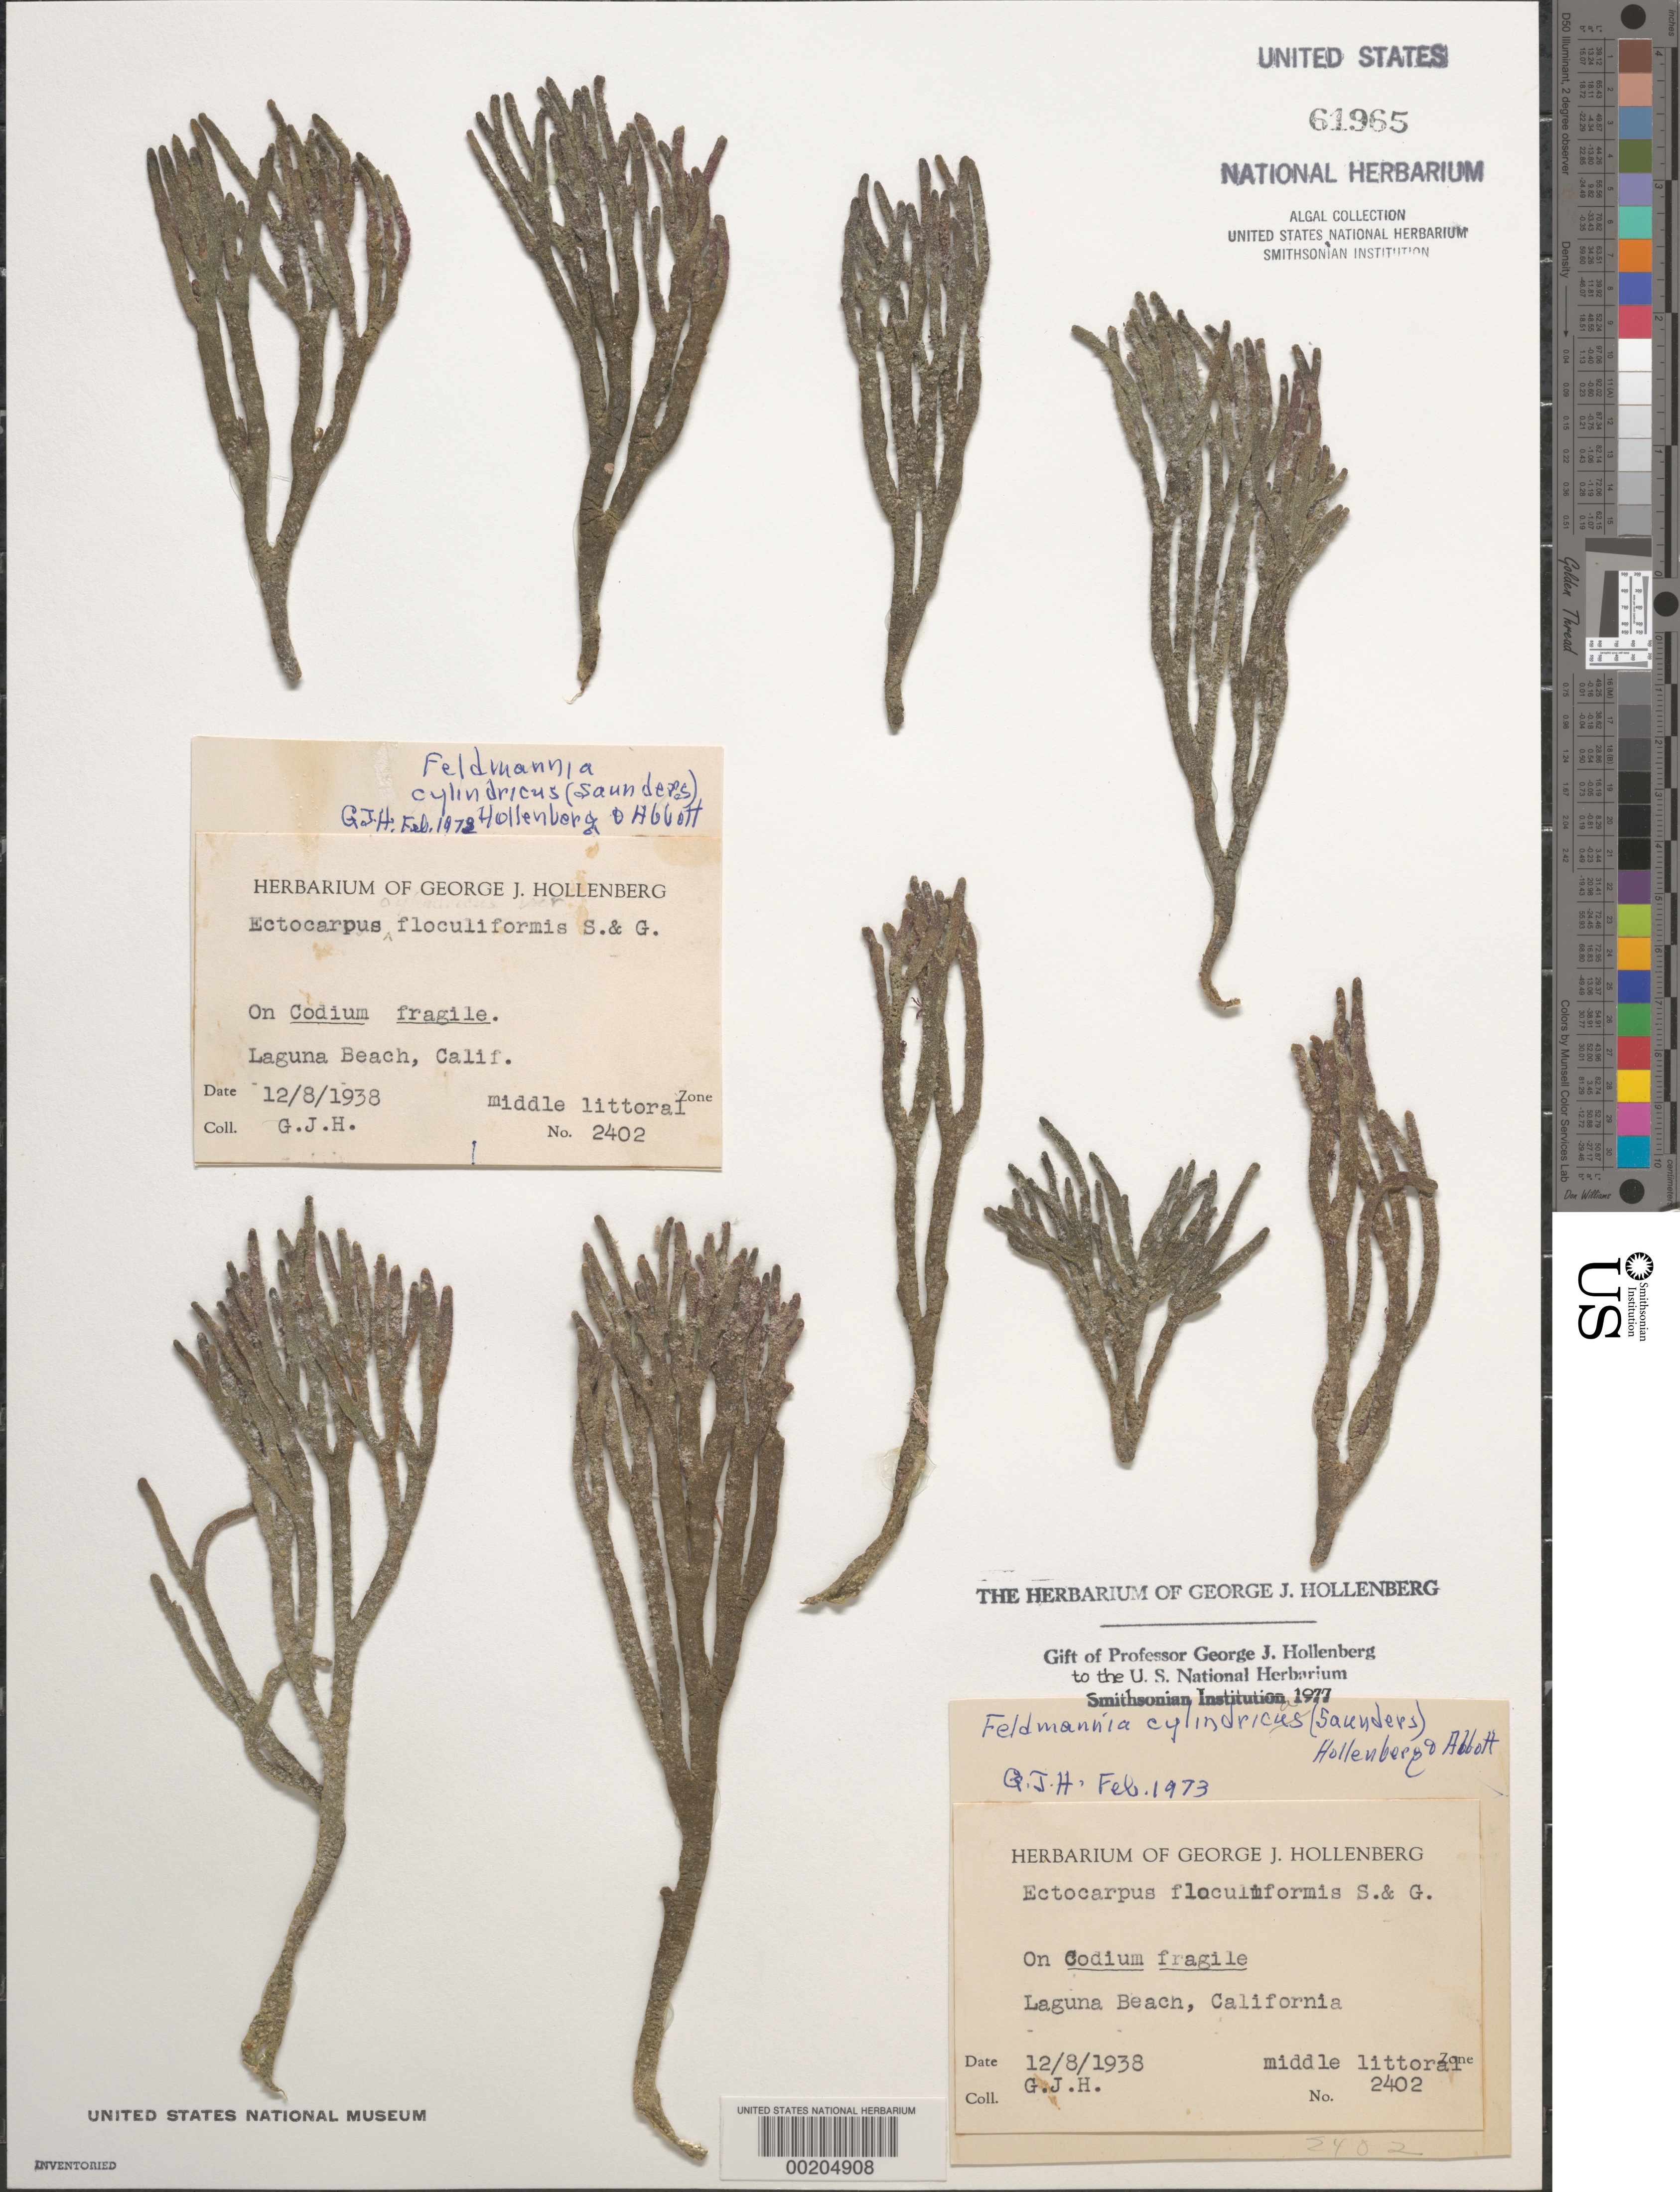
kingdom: Chromista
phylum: Ochrophyta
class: Phaeophyceae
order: Ectocarpales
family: Acinetosporaceae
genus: Feldmannia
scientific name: Feldmannia cylindrica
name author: (D.A. Saunders) Hollenb. & I.A. Abbott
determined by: Hollenberg, George J.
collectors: G. Hollenberg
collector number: GJH 2402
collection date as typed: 08 Dec 1938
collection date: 1938-12-08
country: United States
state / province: California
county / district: Orange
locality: Laguna Beach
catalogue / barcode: US 61965